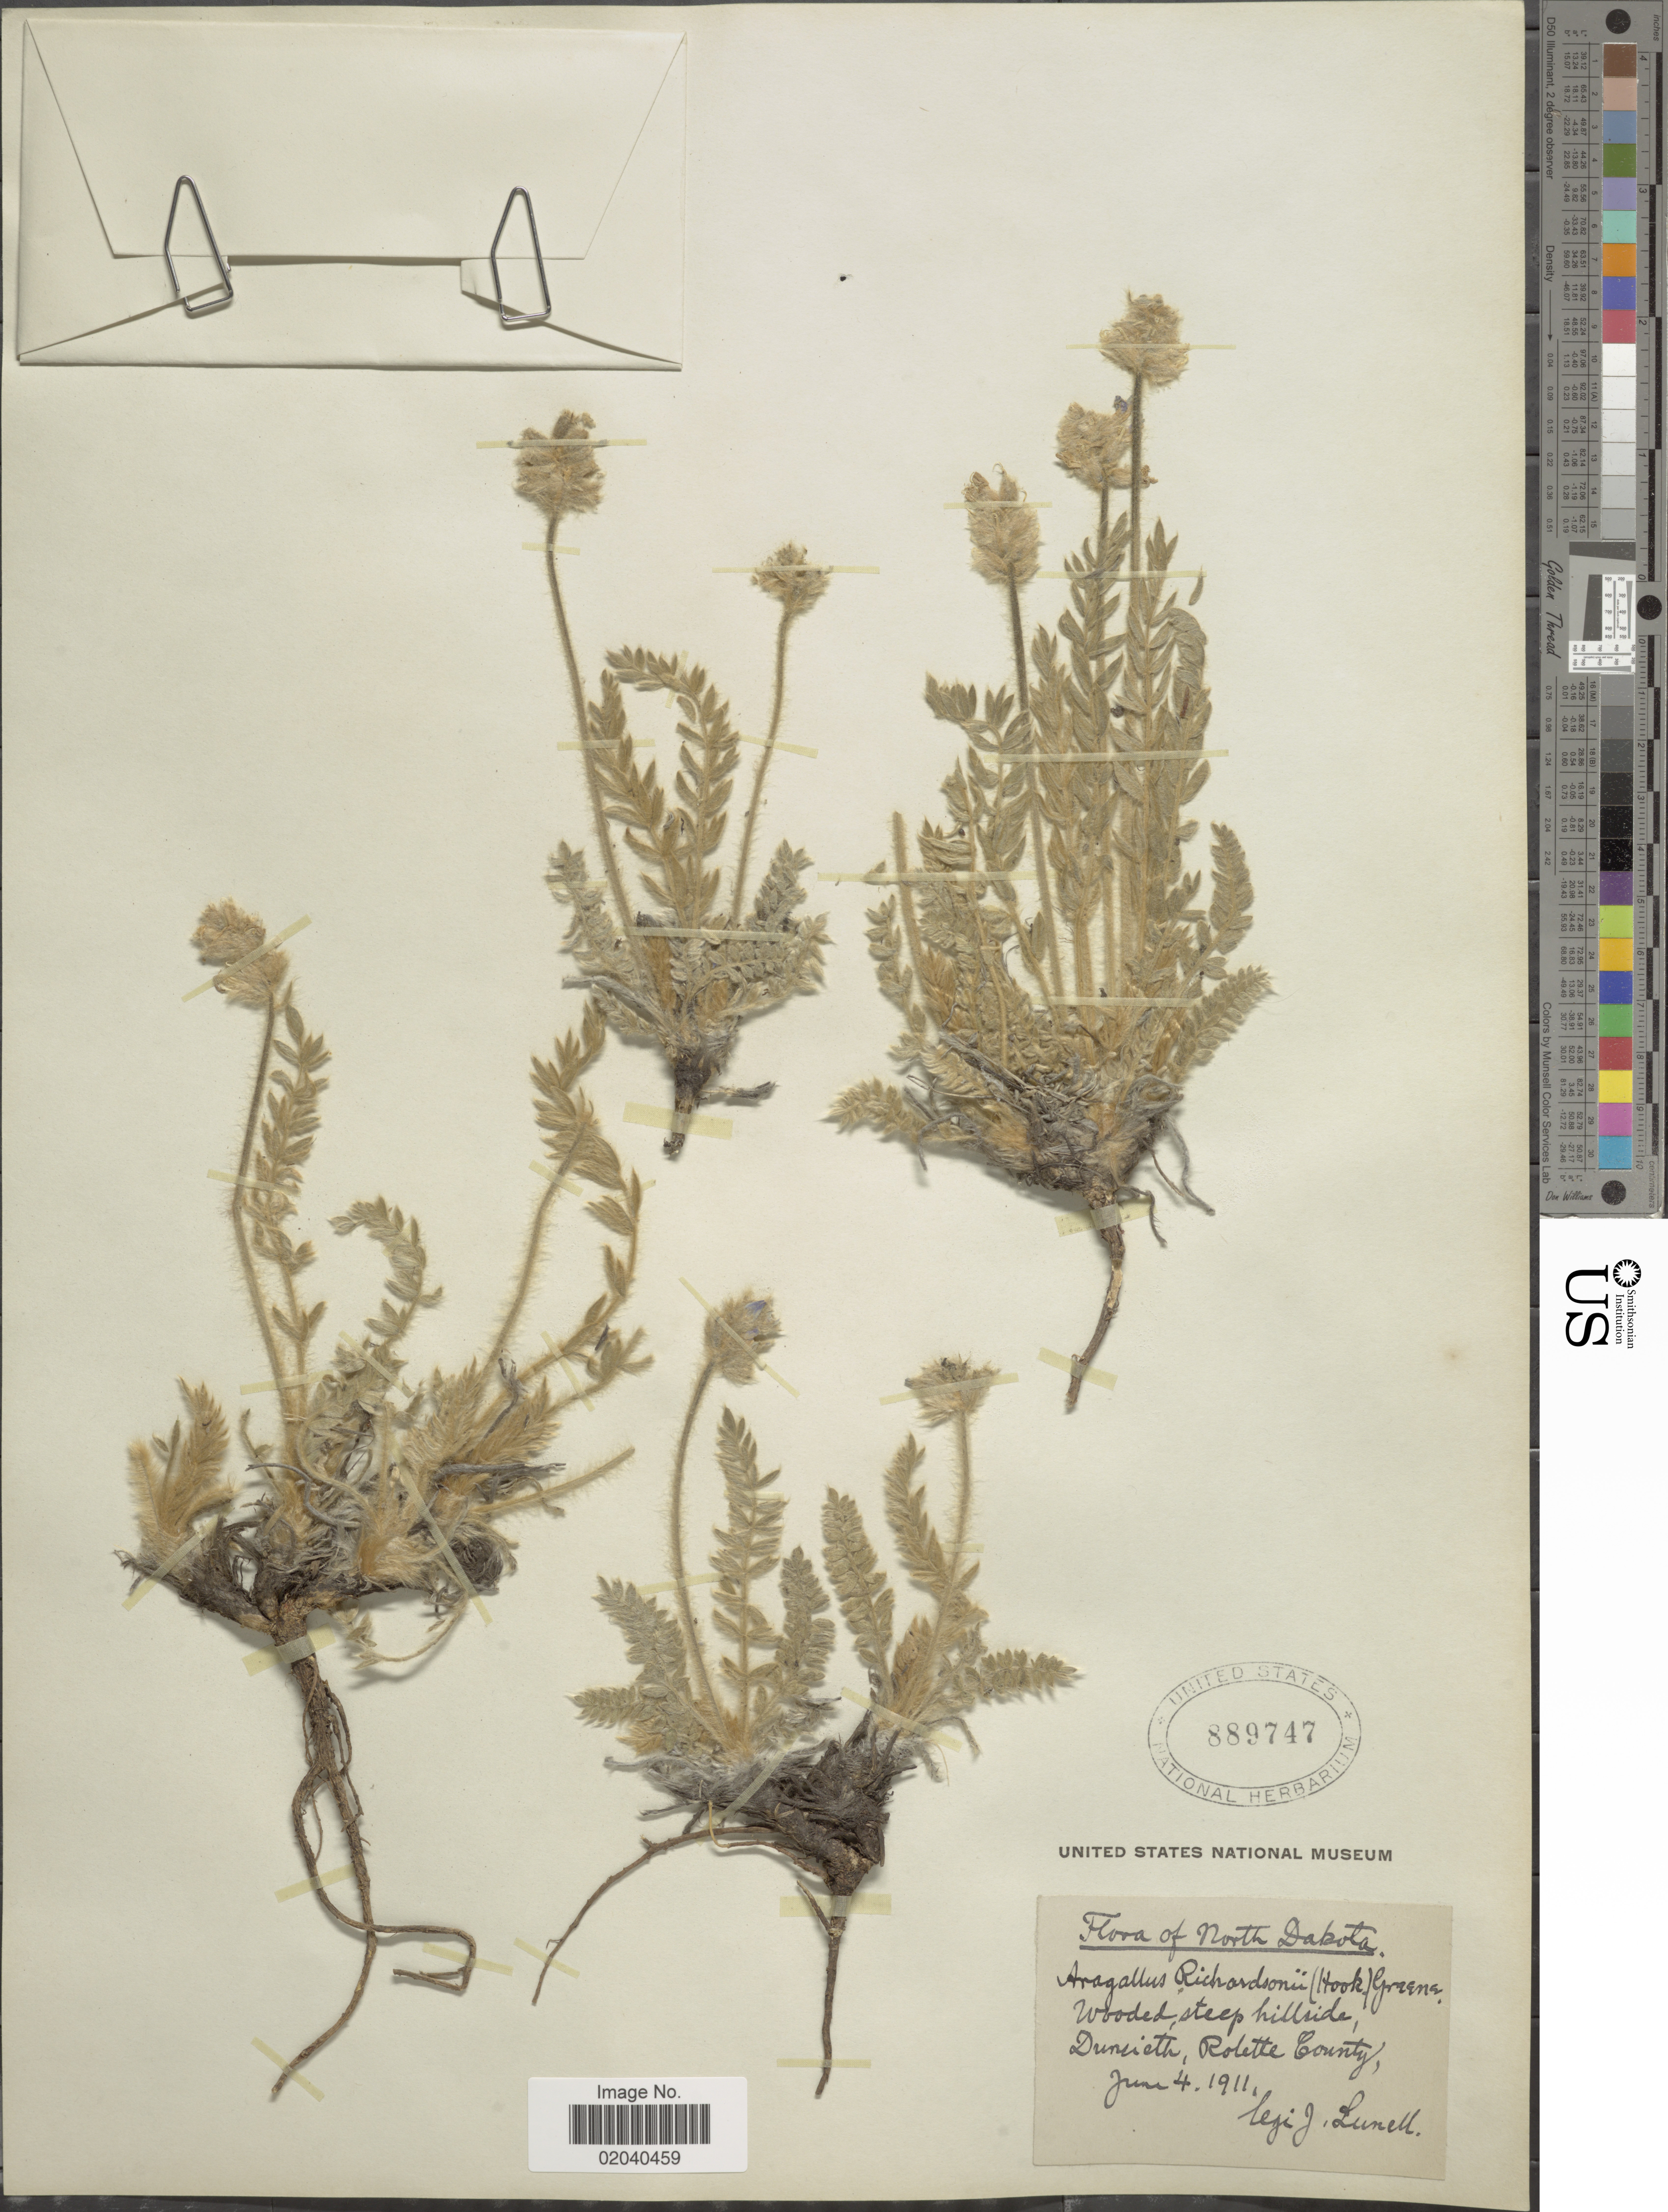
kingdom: Plantae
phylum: Tracheophyta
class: Magnoliopsida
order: Fabales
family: Fabaceae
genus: Oxytropis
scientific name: Oxytropis splendens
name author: Douglas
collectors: J. Lunell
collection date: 1911-06-04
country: United States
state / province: North Dakota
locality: Dunsieth, Rolette County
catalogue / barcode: US 889747